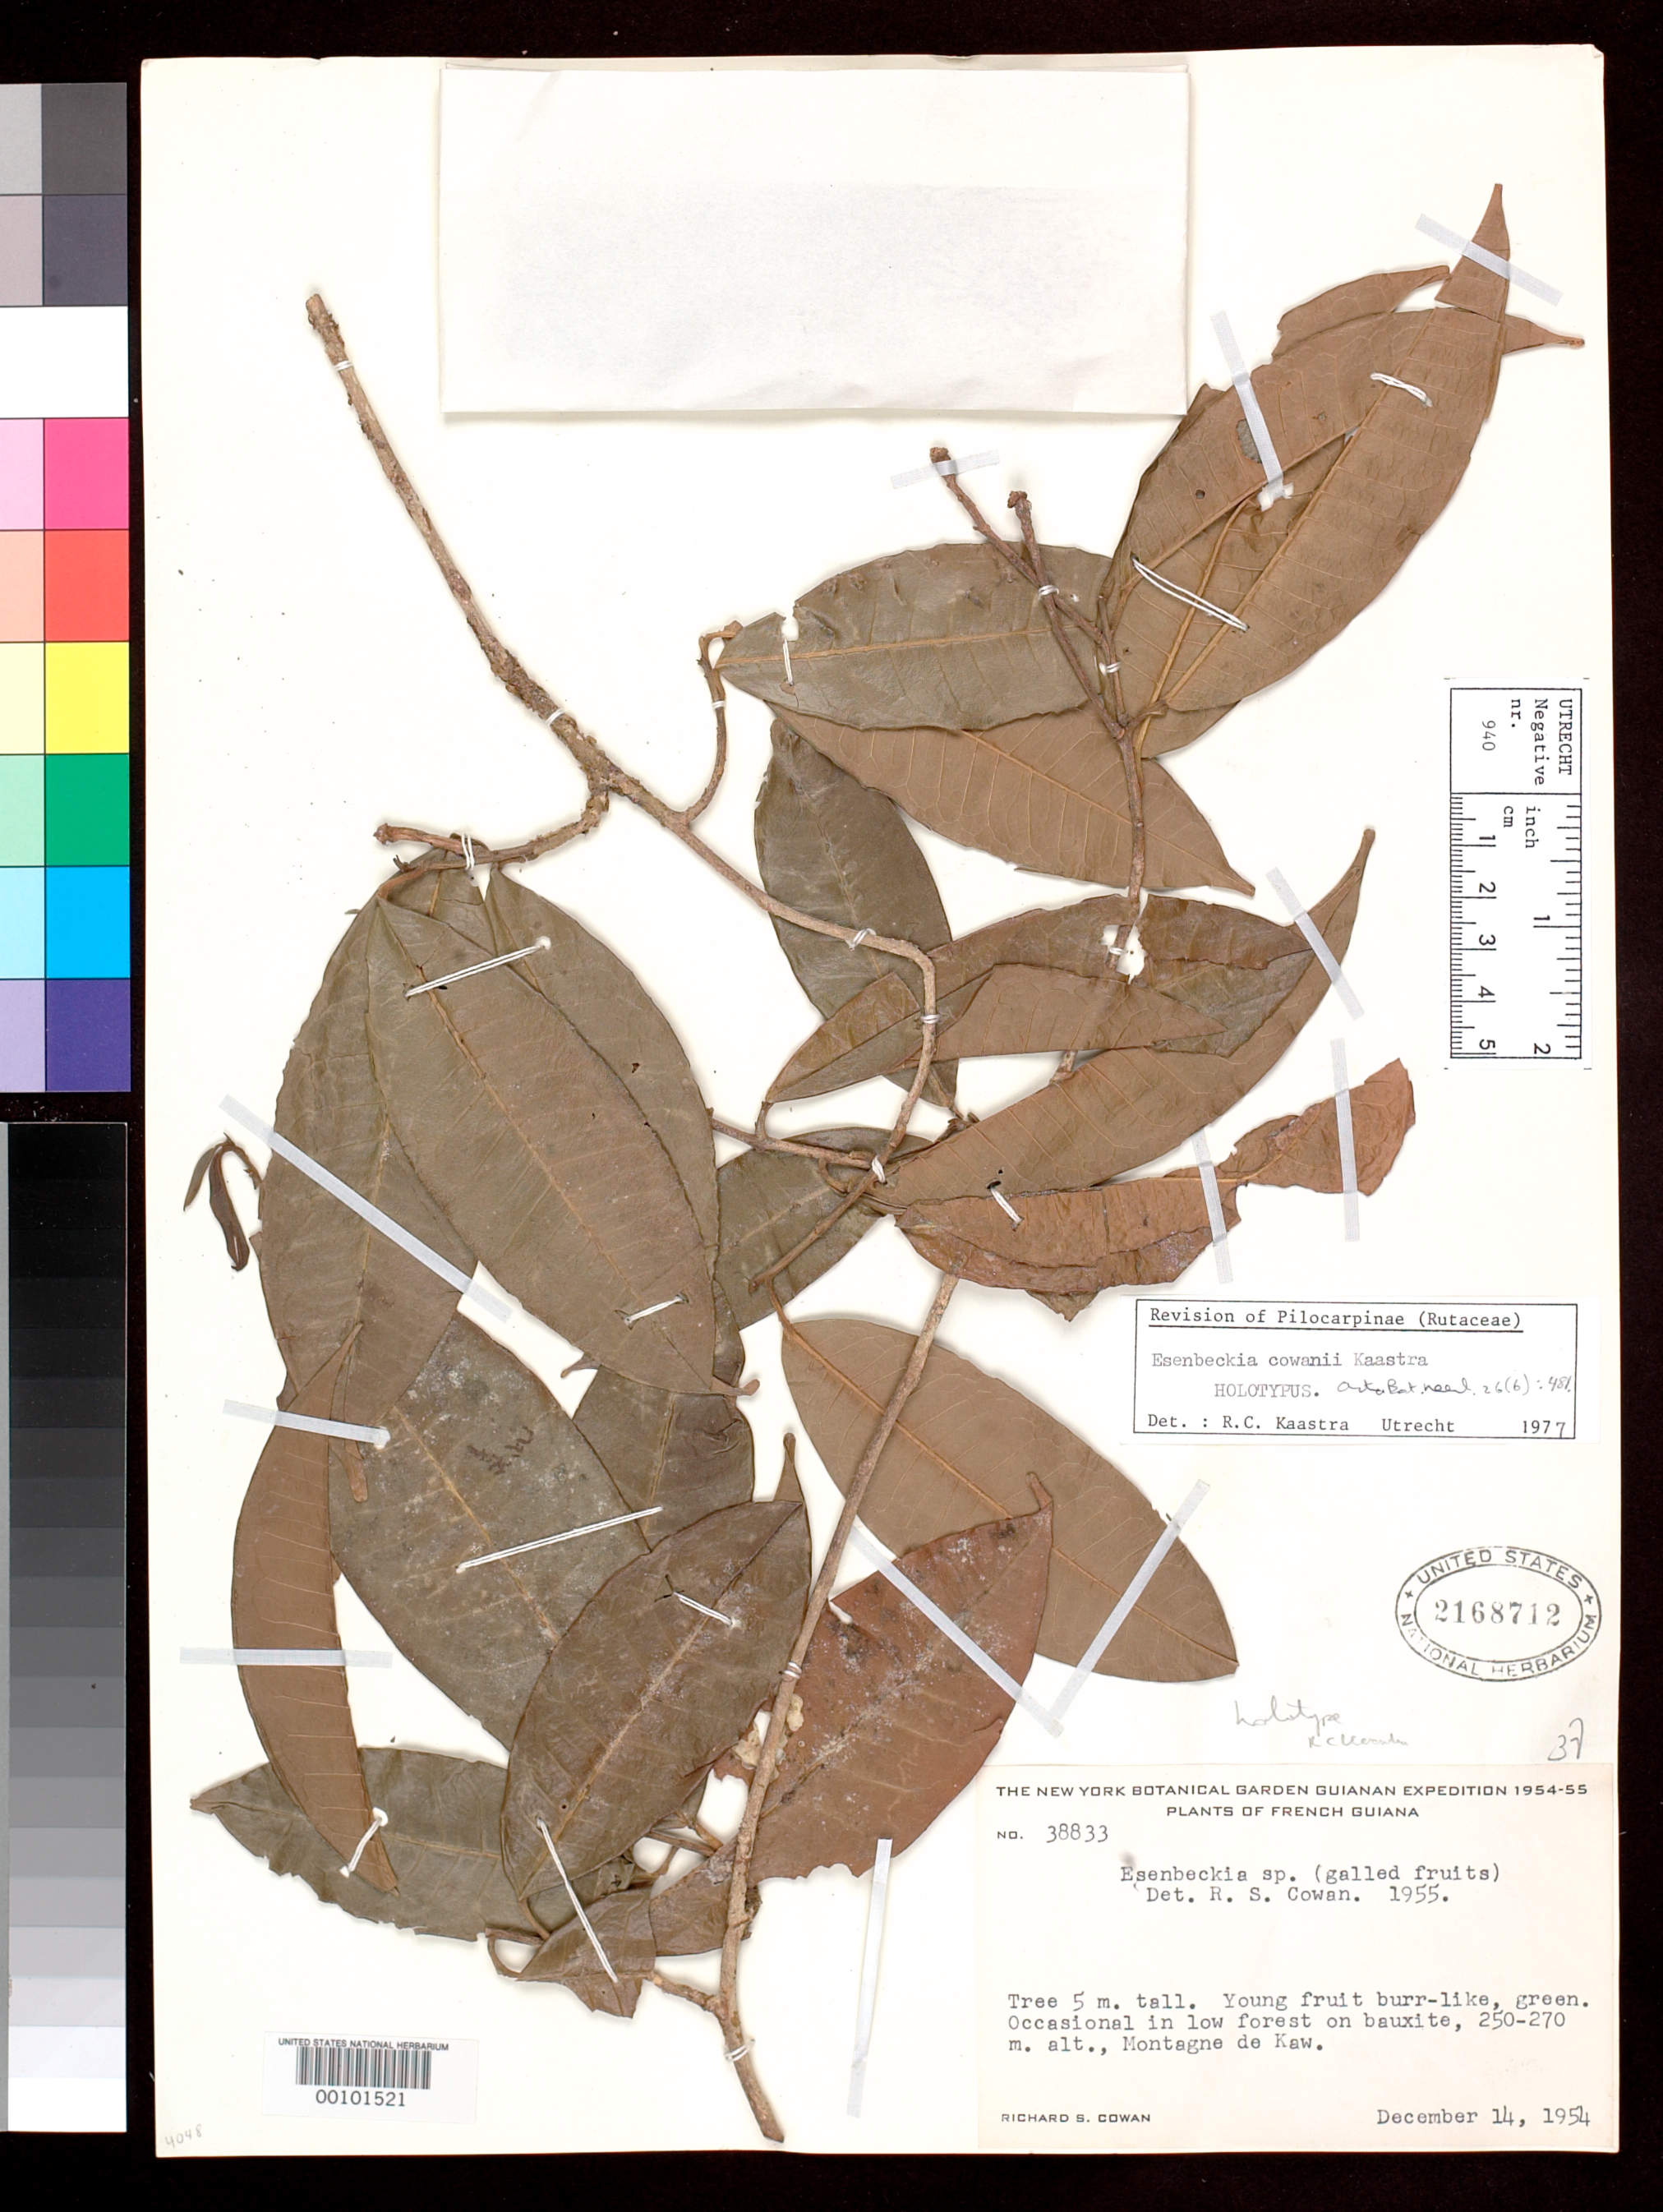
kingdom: Plantae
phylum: Tracheophyta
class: Magnoliopsida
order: Sapindales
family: Rutaceae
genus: Esenbeckia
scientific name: Esenbeckia cowanii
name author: Kaastra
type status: Holotype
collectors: R. S. Cowan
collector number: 38833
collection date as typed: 14 Dec 1954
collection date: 1954-12-14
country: French Guiana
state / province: Cayenne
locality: Montagne de Kaw.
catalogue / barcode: US 2168712